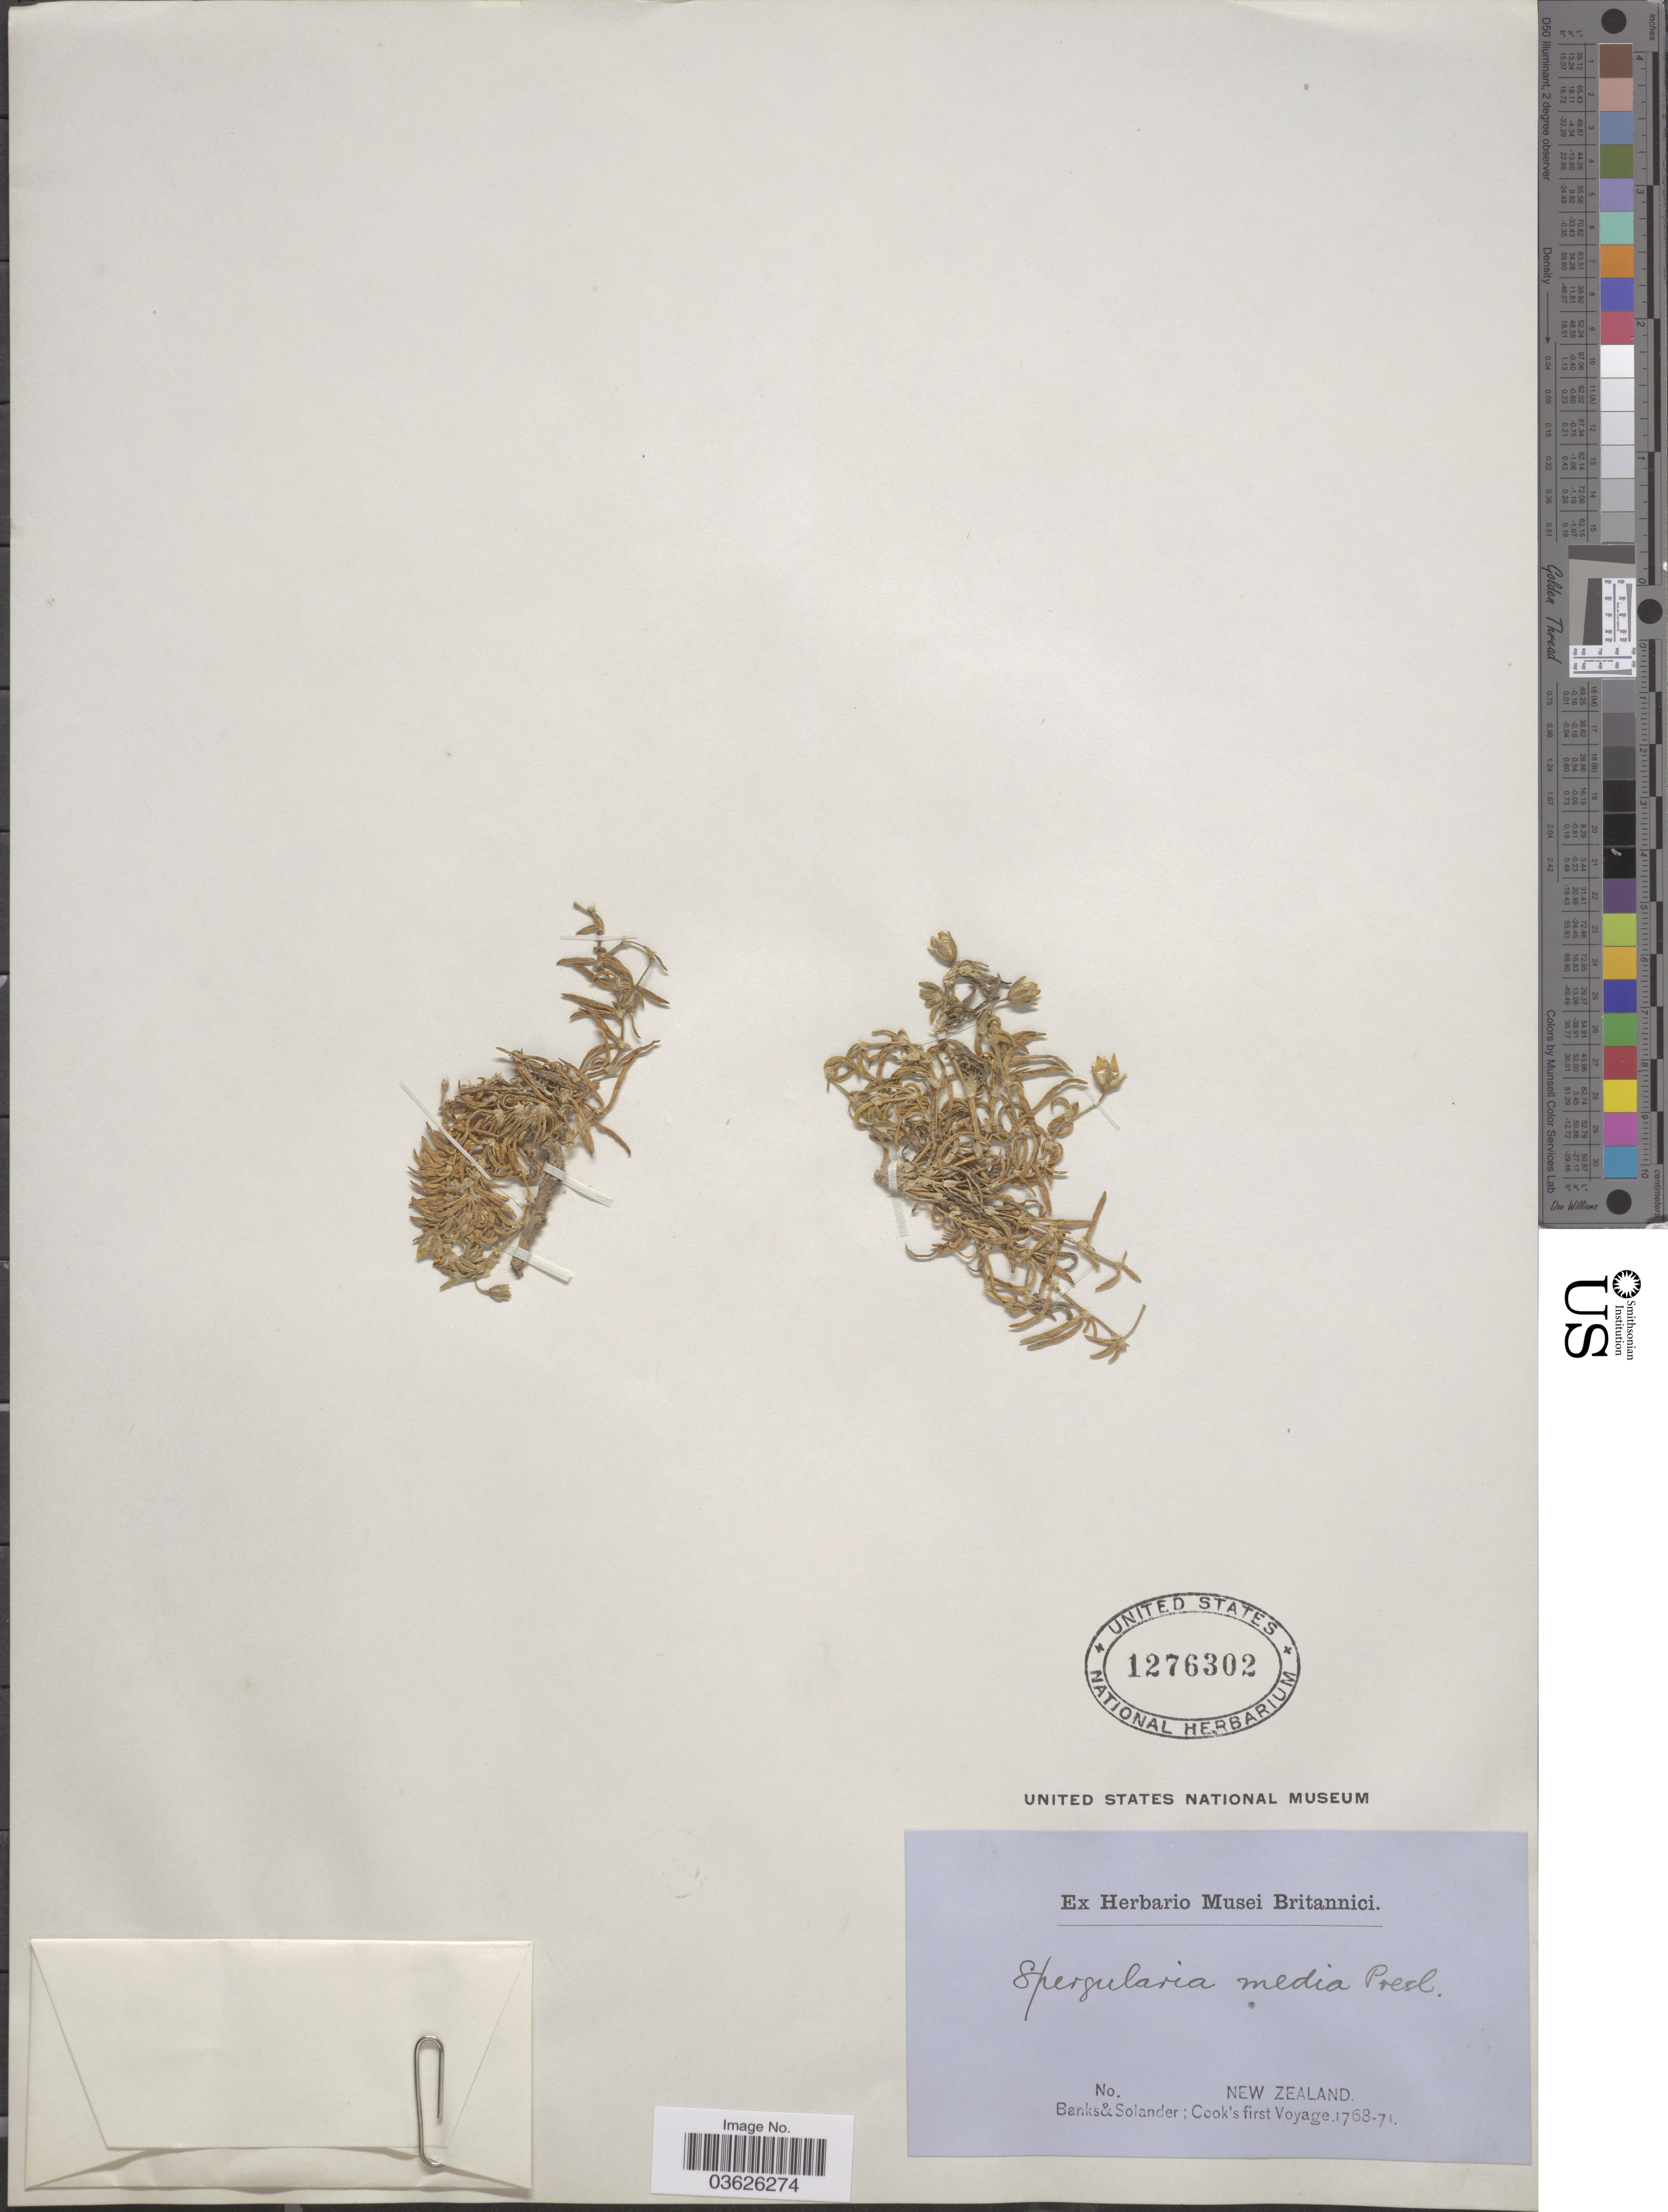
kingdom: Plantae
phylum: Tracheophyta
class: Magnoliopsida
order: Caryophyllales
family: Caryophyllaceae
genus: Spergularia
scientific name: Spergularia media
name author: (L.) C. Presl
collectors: -- Banks & -- Solander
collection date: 1768/1771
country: New Zealand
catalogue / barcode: US 1276302